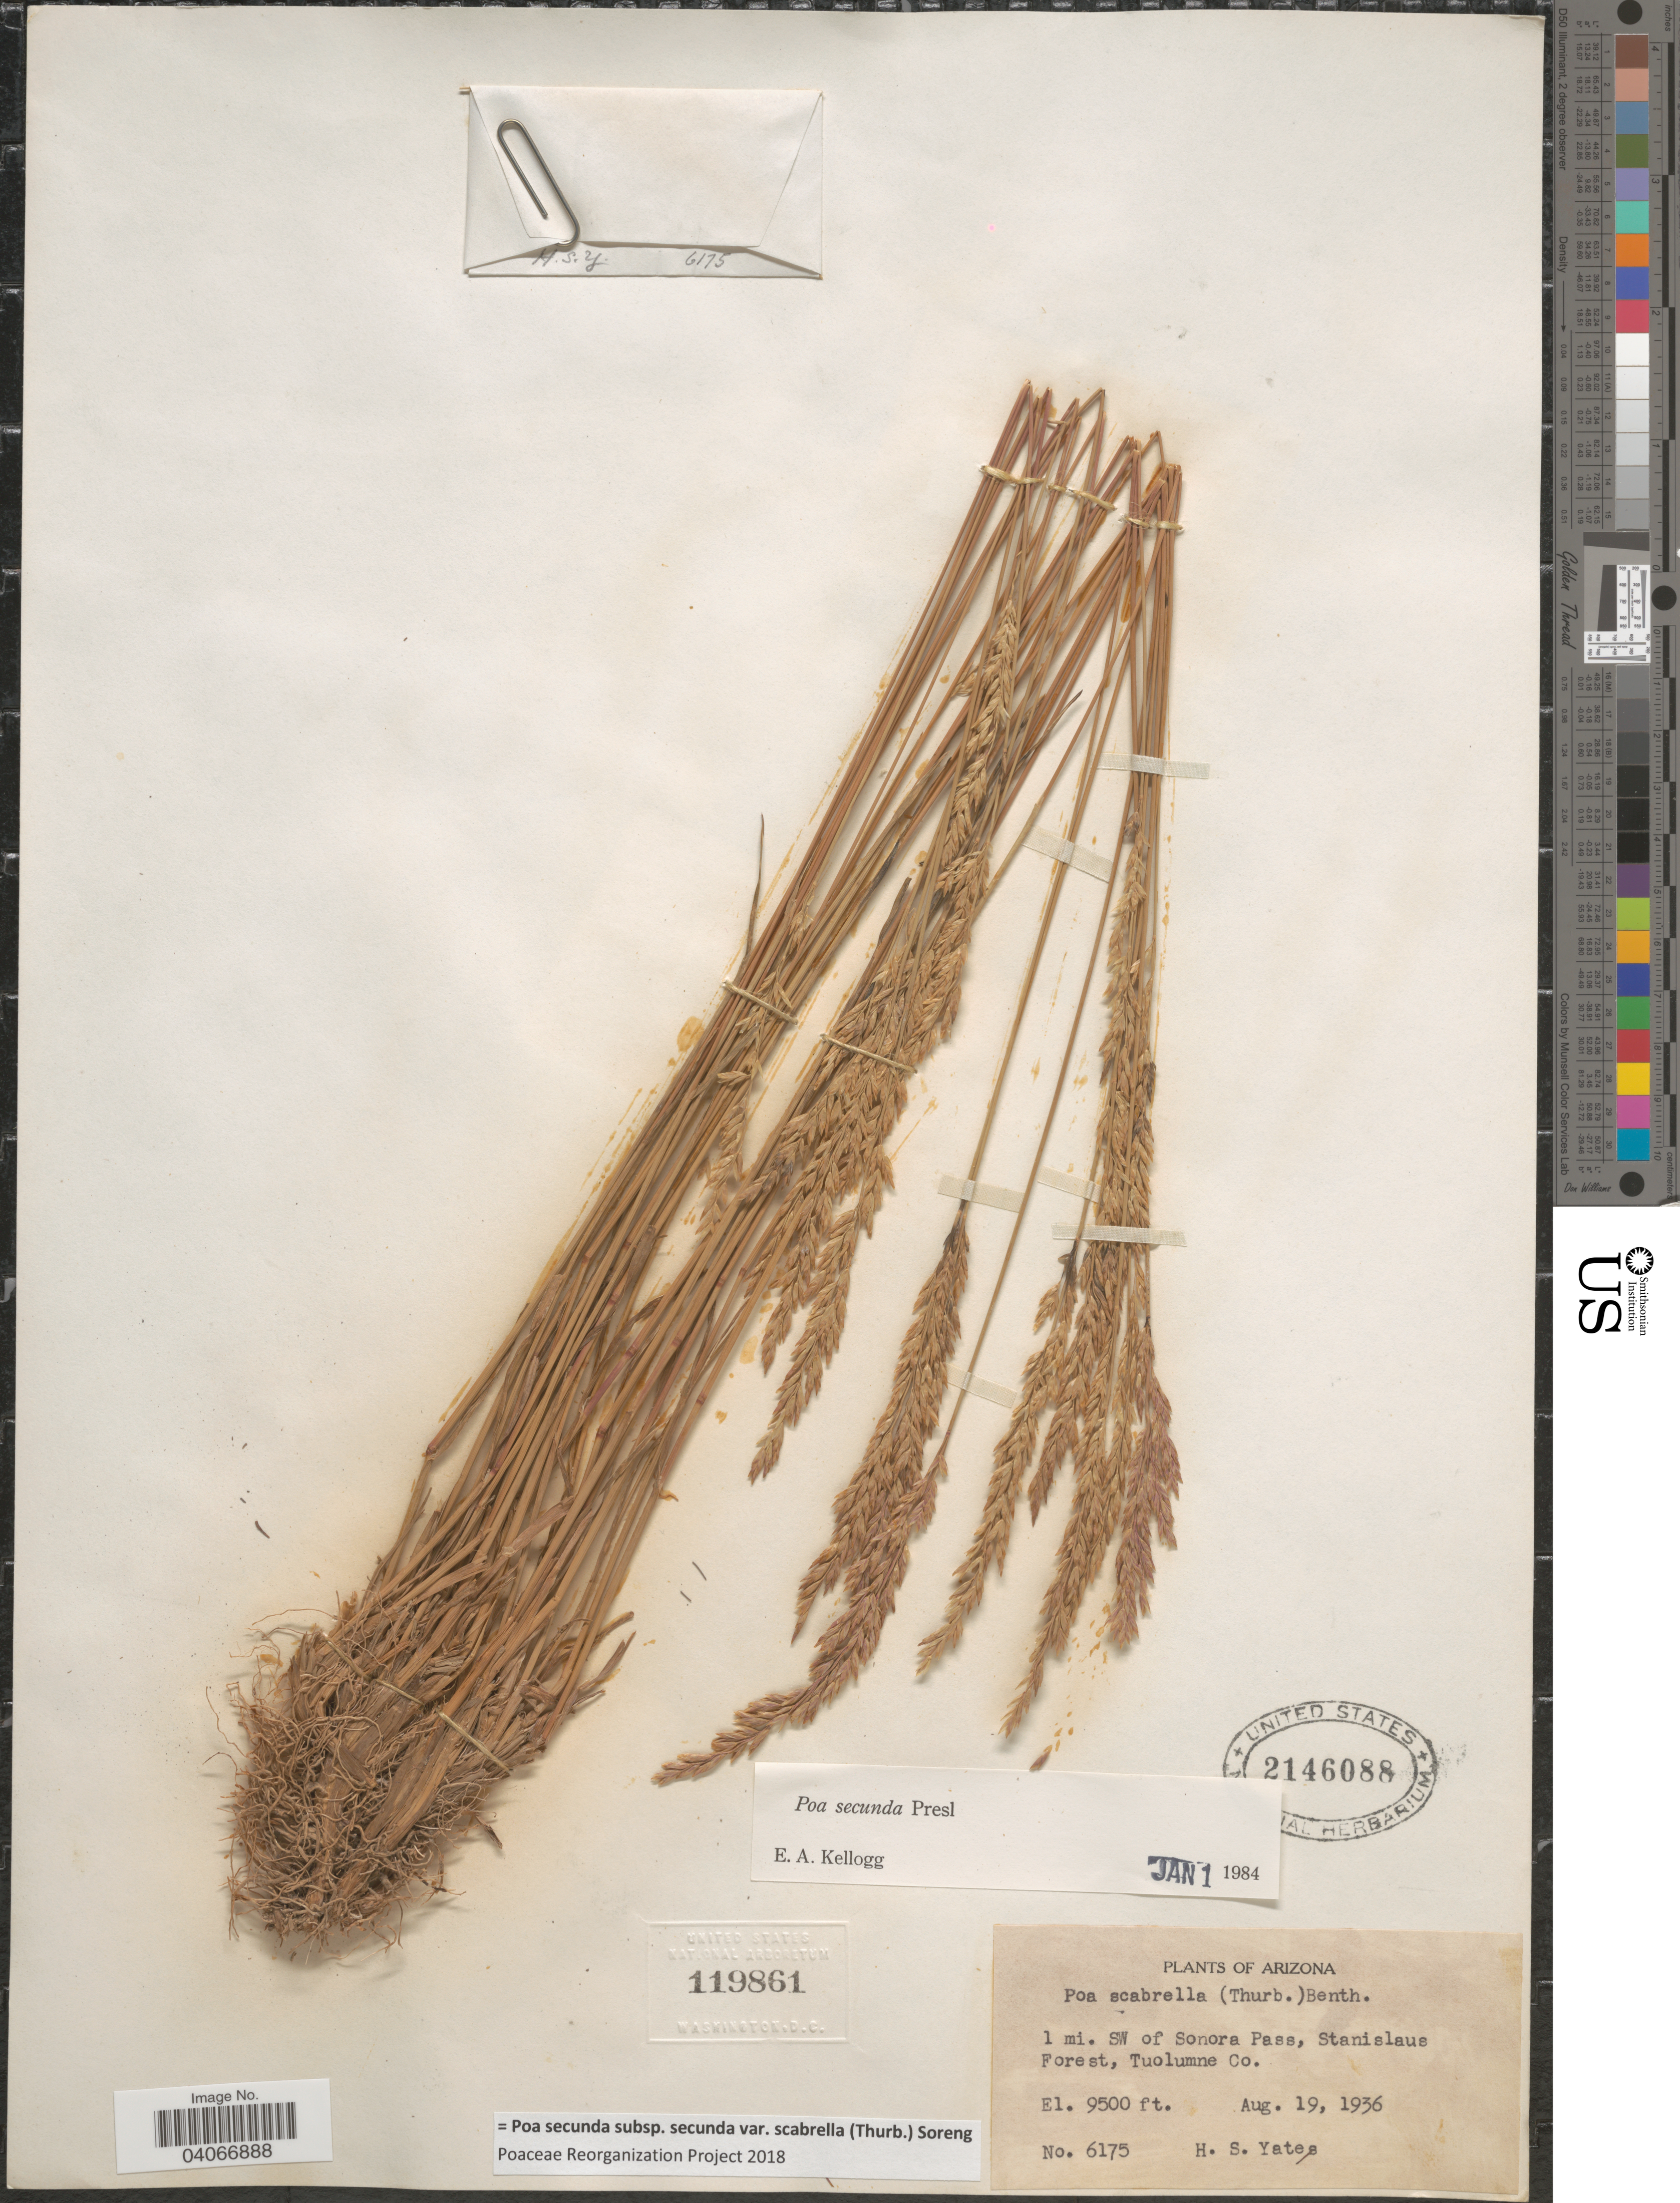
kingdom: Plantae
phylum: Tracheophyta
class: Liliopsida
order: Poales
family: Poaceae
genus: Poa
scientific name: Poa secunda subsp. secunda var. scabrella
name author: (Thurb.) Soreng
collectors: H. S. Yates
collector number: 6175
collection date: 1936-08-19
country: United States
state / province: Arizona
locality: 1 mi. SW of Sonora Pass, Stanislaus Forest, Tuolumne Co.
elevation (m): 2896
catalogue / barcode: US 2146088